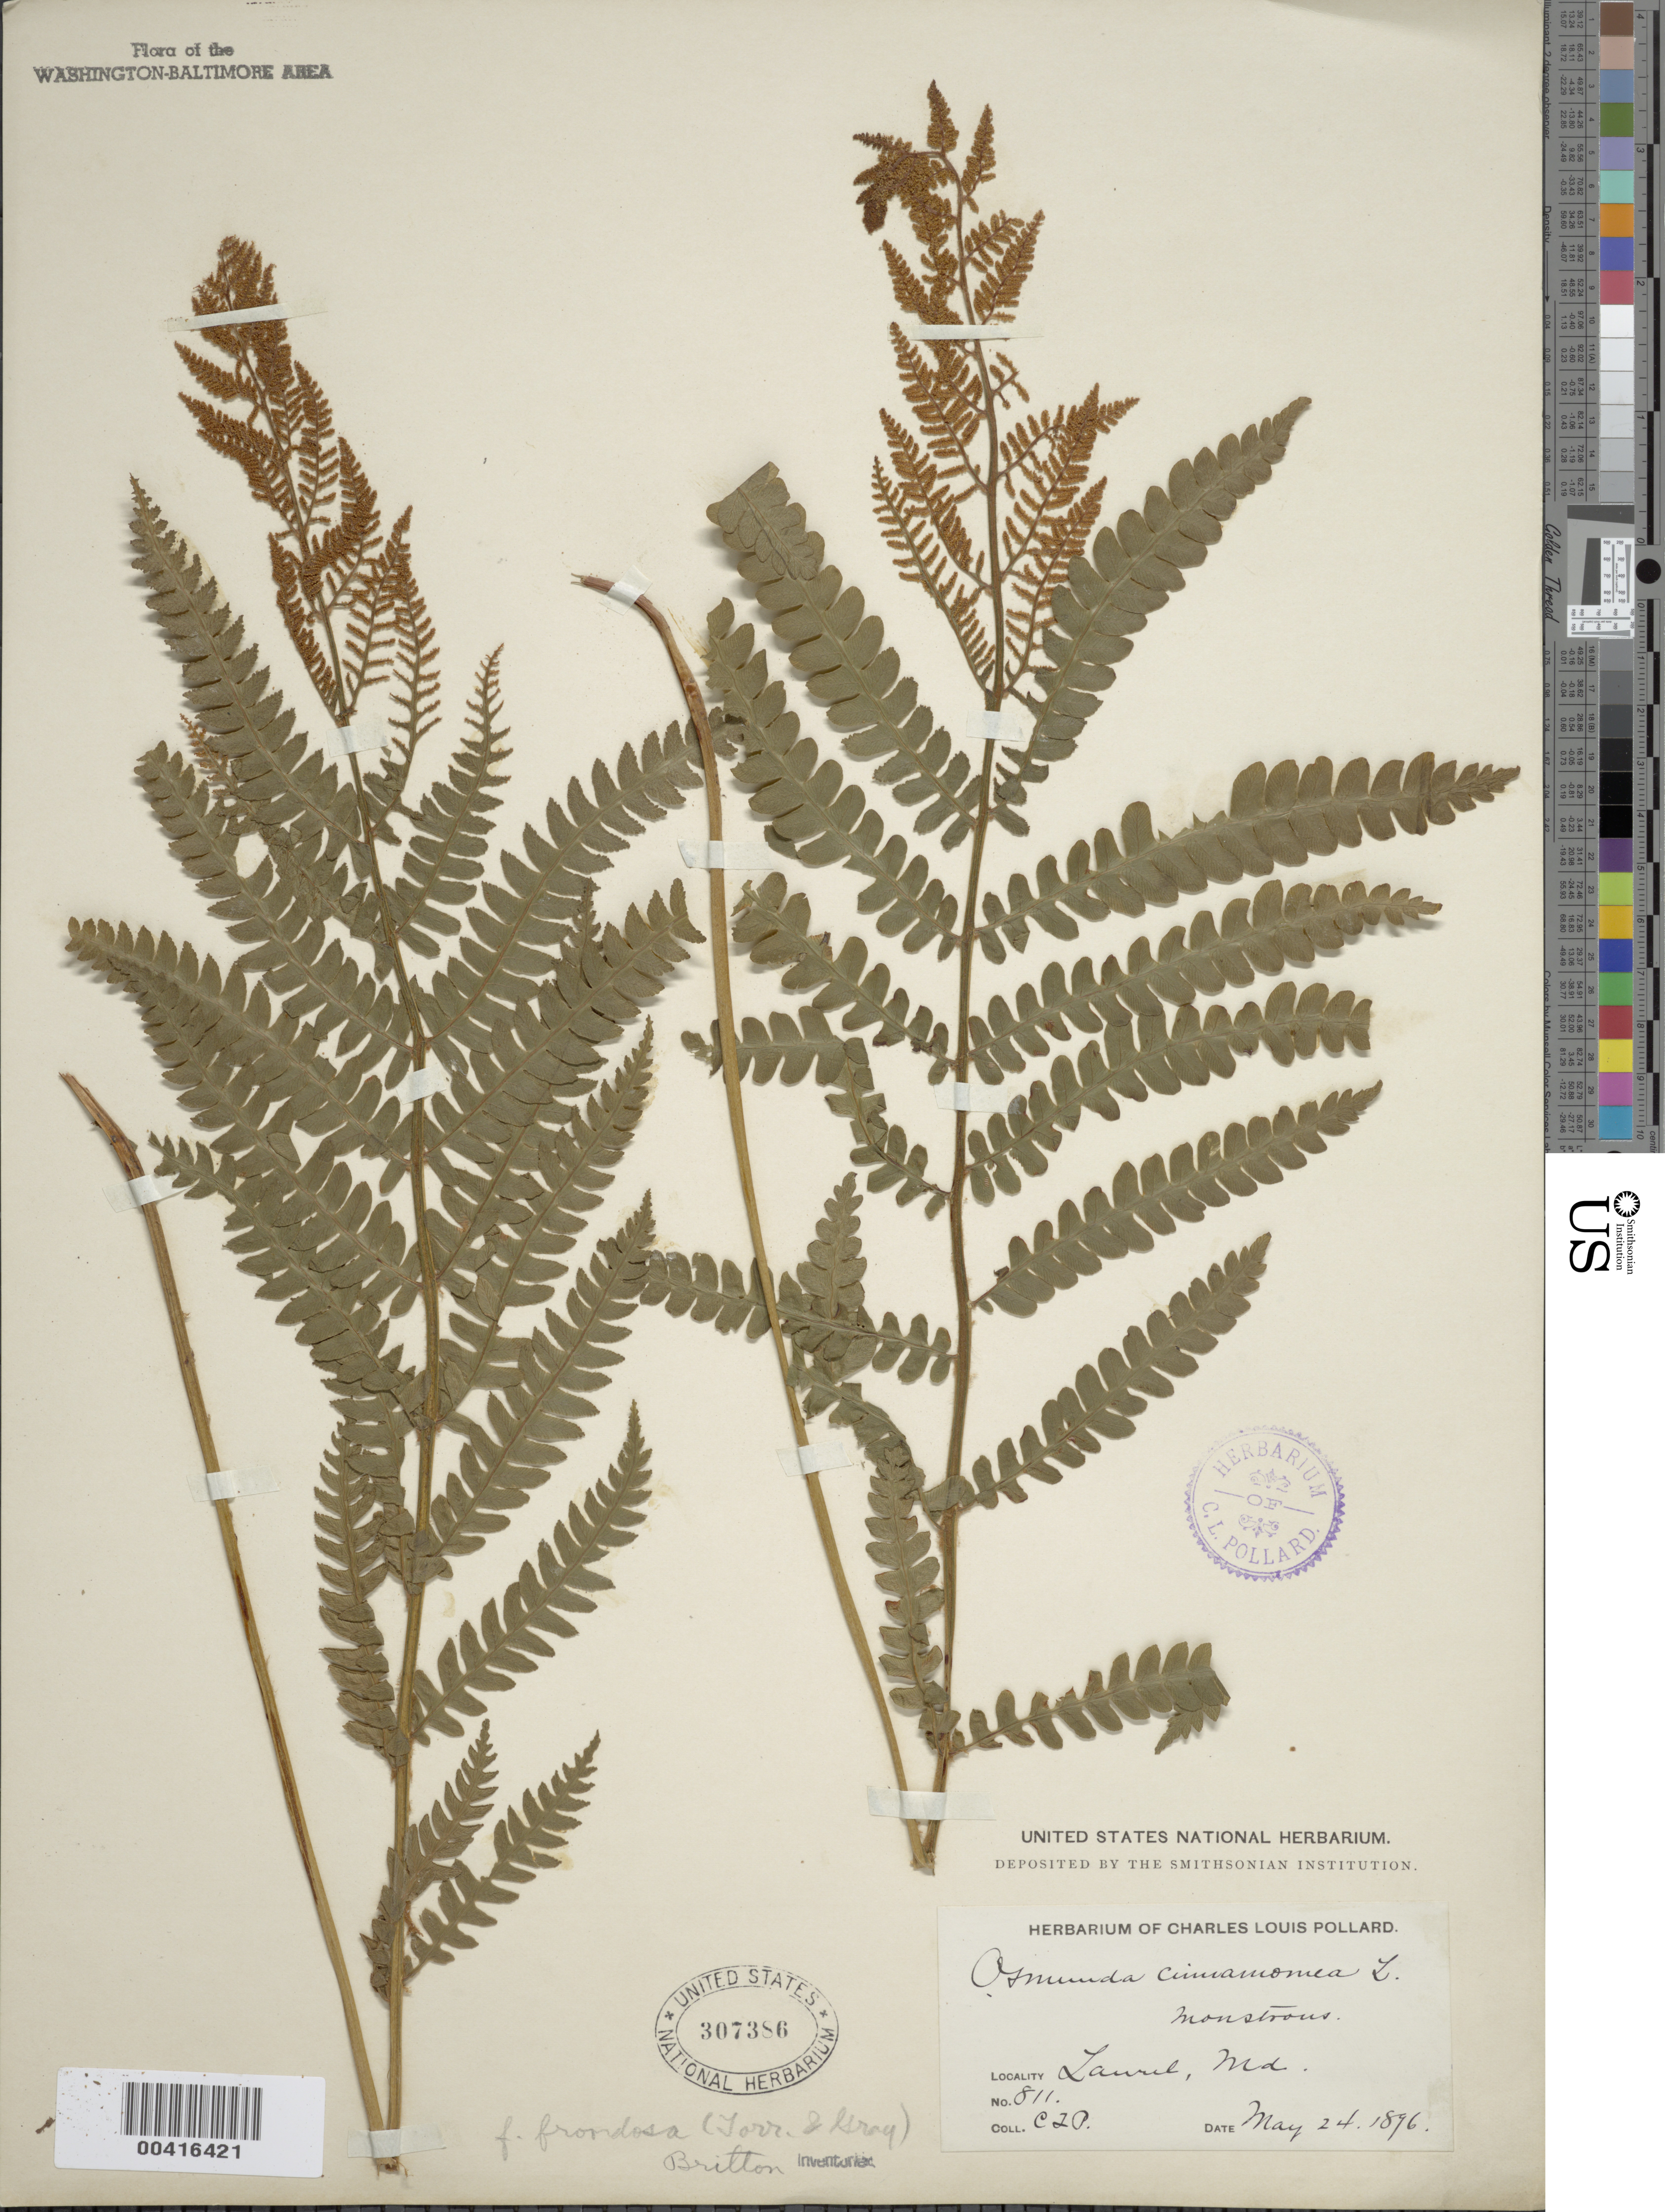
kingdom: Plantae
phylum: Tracheophyta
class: Polypodiopsida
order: Osmundales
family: Osmundaceae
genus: Osmundastrum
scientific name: Osmundastrum cinnamomeum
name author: (L.) C. Presl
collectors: C. L. Pollard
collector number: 811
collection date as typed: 24 May 1896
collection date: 1896-05-24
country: United States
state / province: Maryland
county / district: Prince George's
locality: Laurel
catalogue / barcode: US 307386